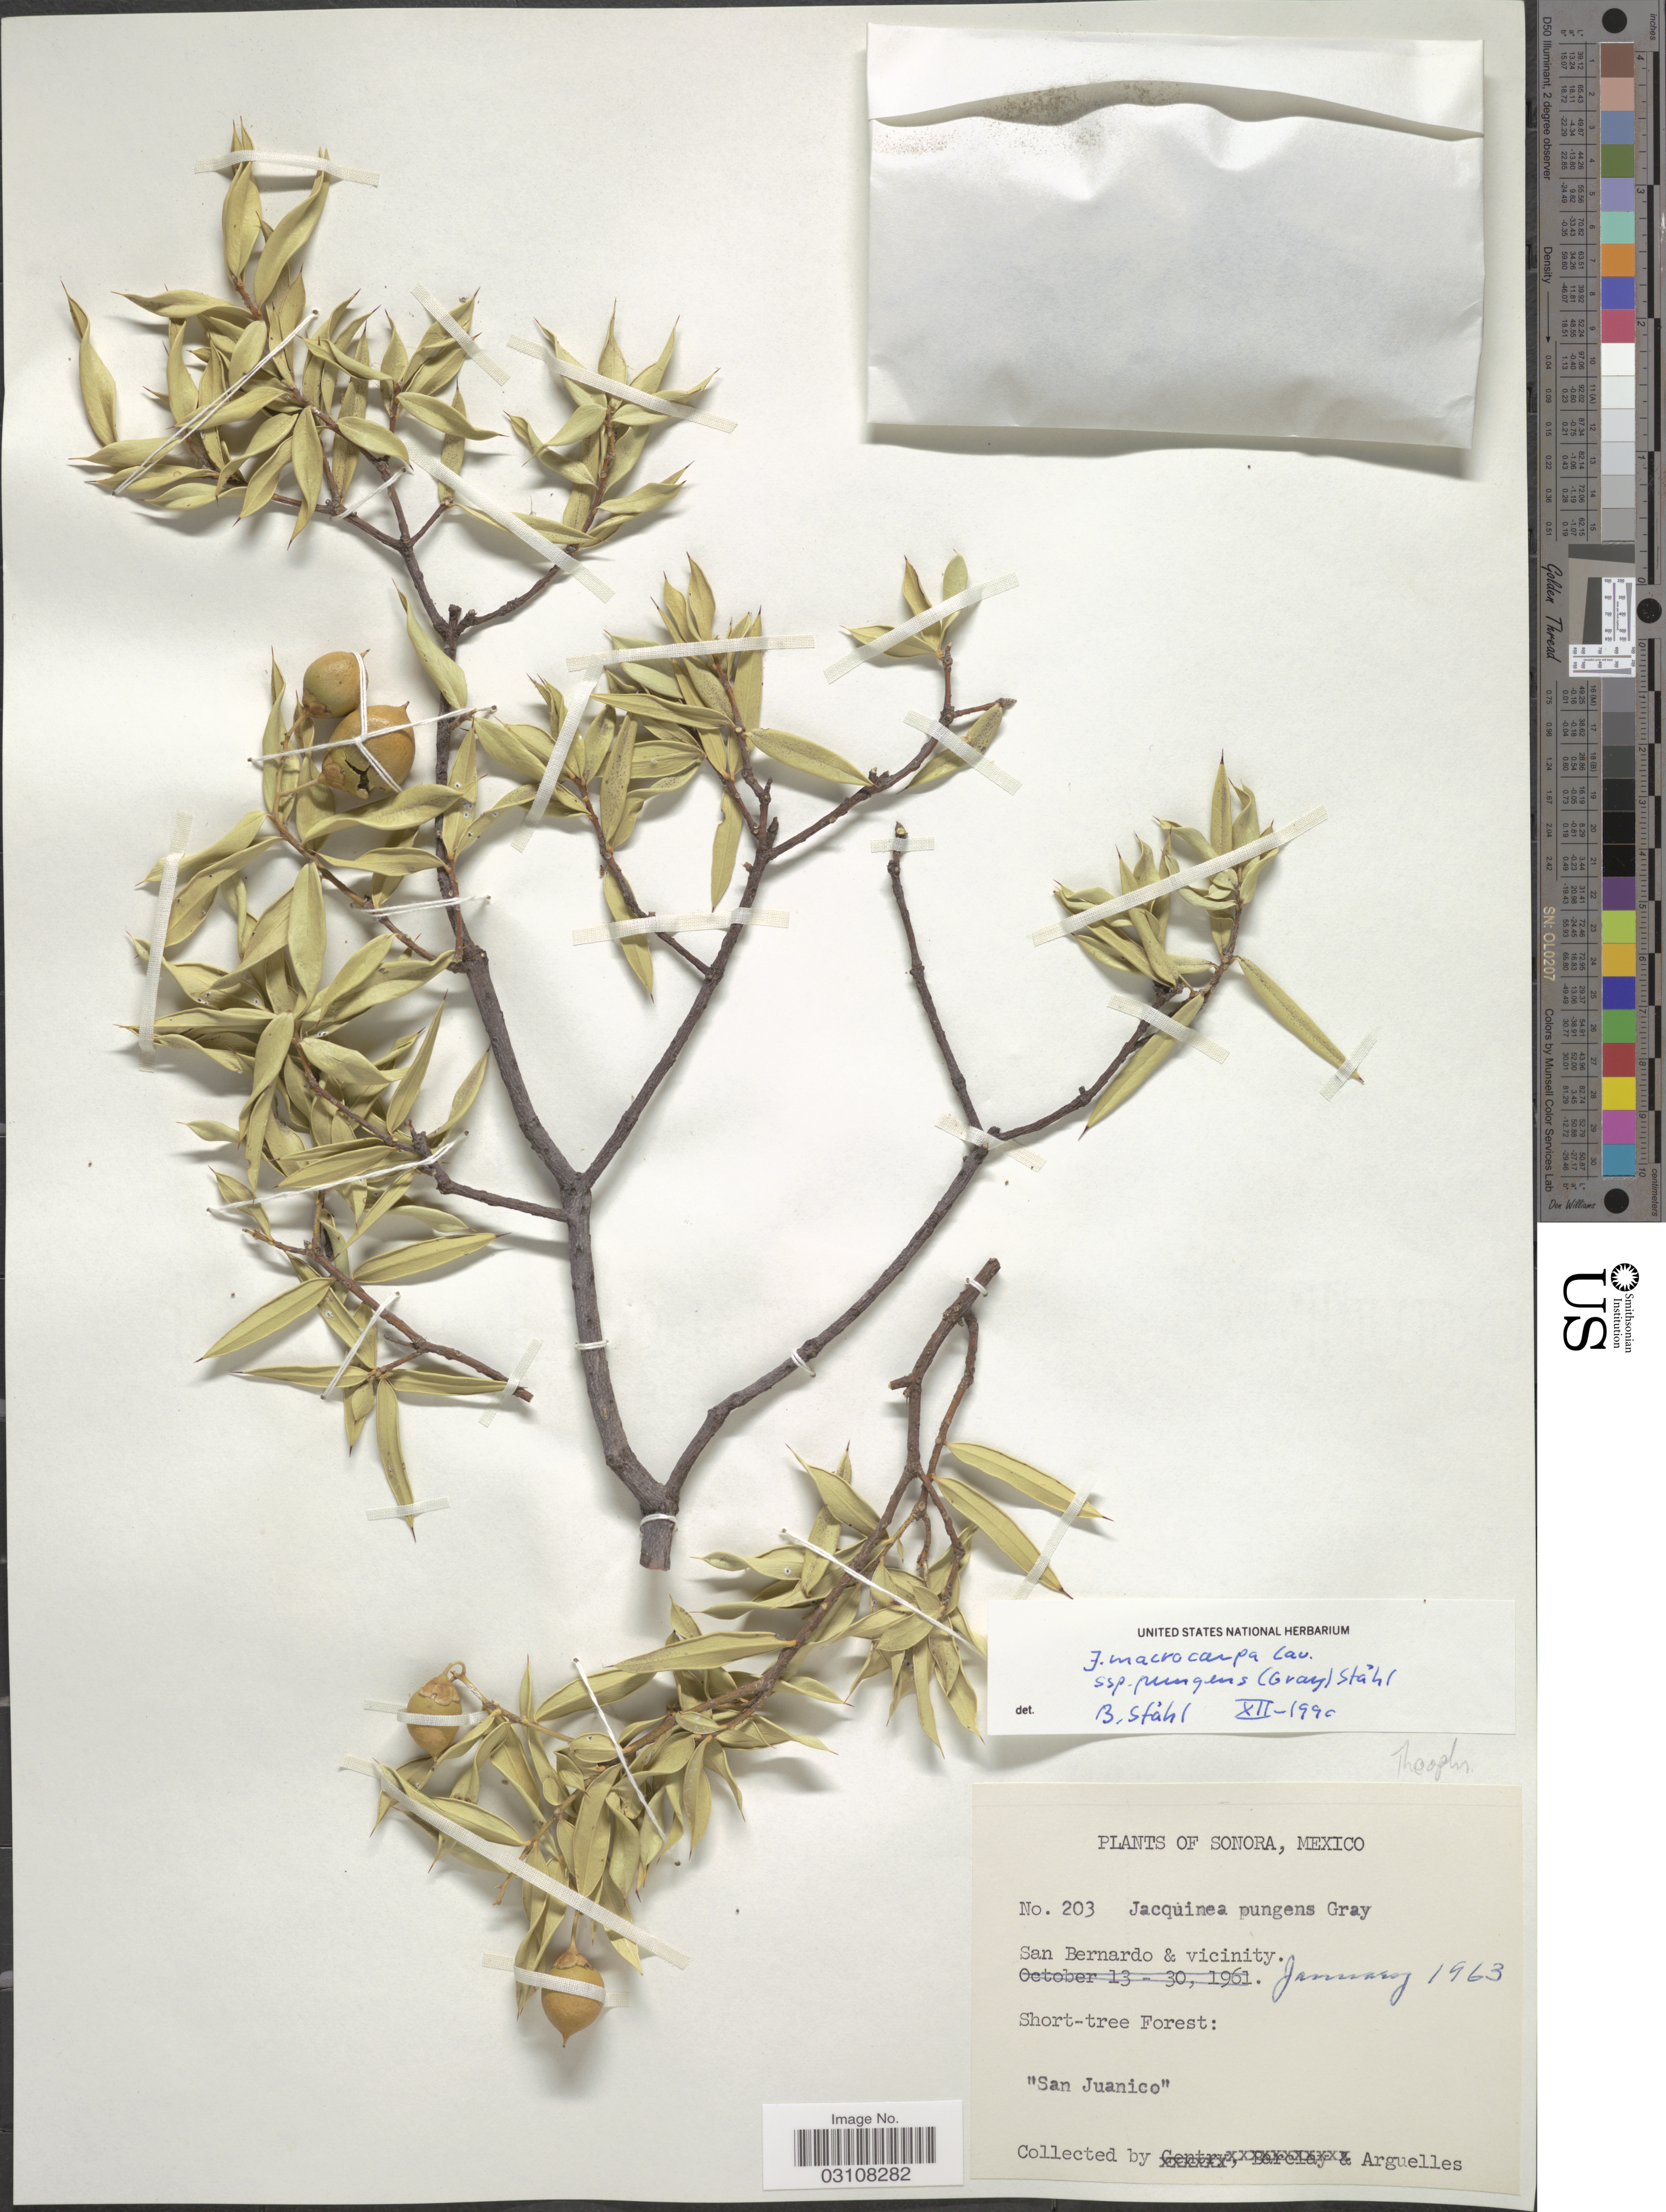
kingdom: Plantae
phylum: Tracheophyta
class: Magnoliopsida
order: Ericales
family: Primulaceae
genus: Jacquinia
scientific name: Jacquinia macrocarpa subsp. pungens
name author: Cav.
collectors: Arguelles, --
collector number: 203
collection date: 1963-01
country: Mexico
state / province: Sonora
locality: San Bernardino & vicinity 'San Juanico'.